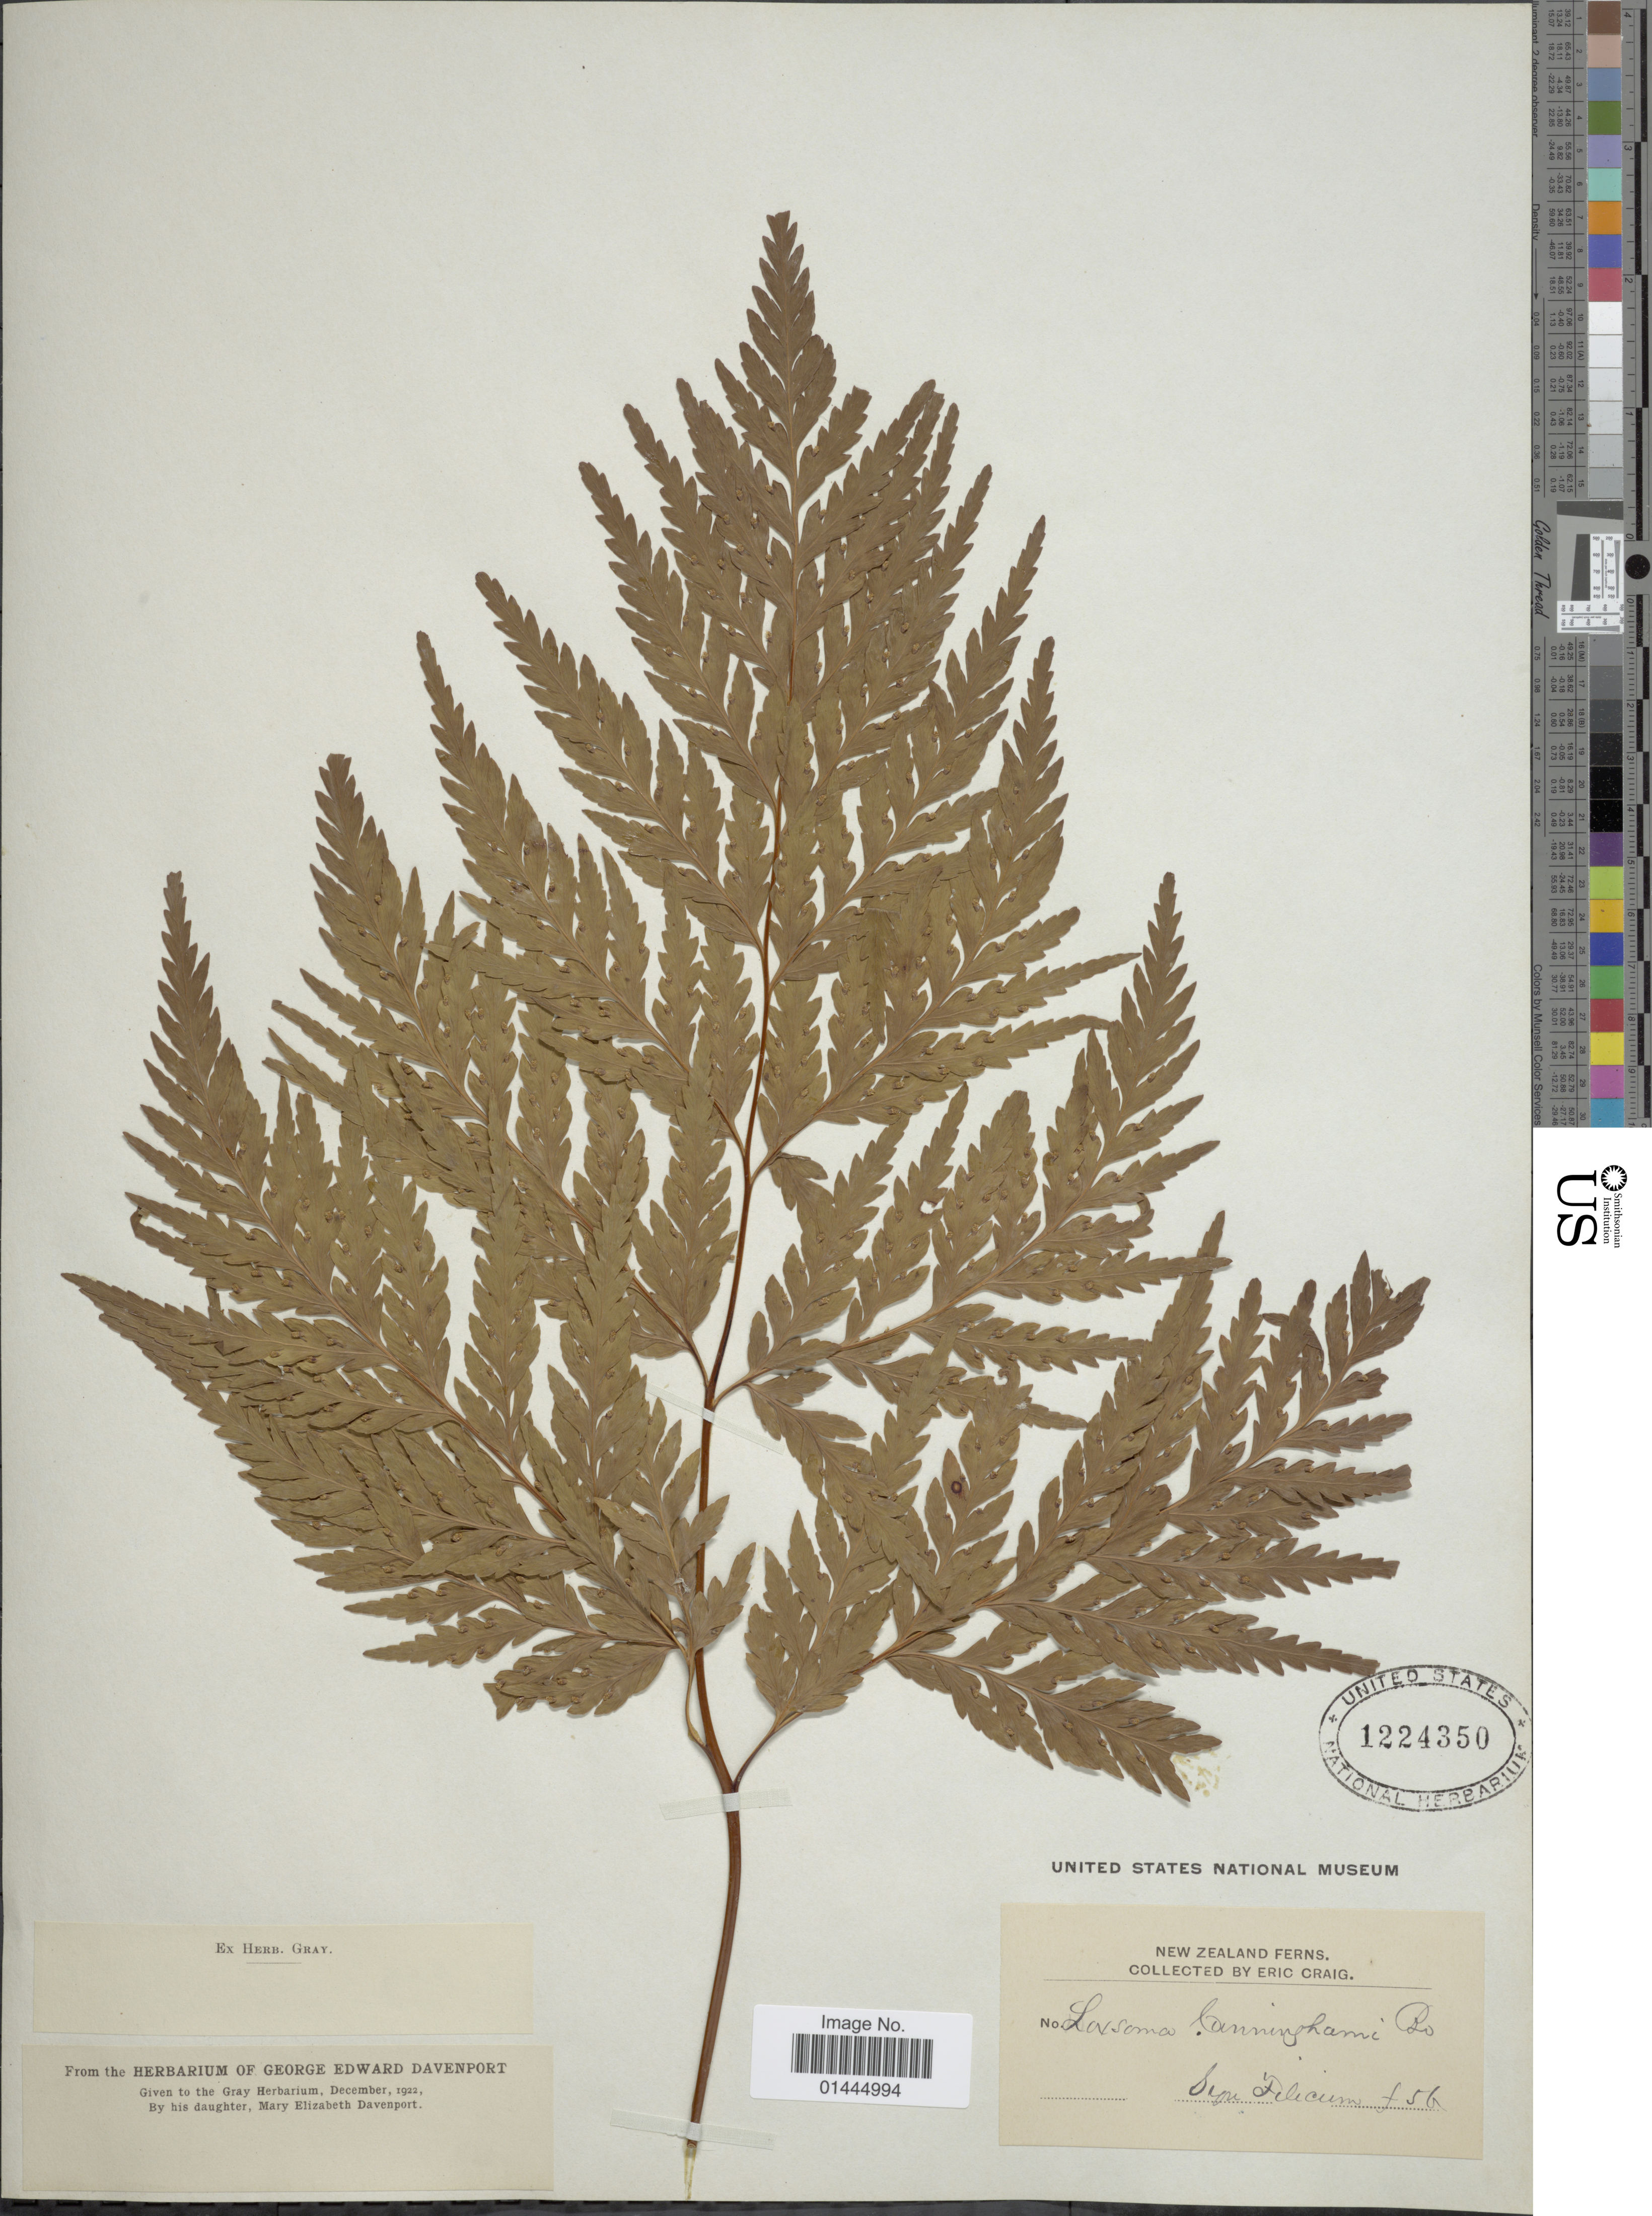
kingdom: Plantae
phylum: Tracheophyta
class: Polypodiopsida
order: Cyatheales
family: Loxsomataceae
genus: Loxsoma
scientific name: Loxsoma cunninghamii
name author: R. Br.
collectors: E. Craig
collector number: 17*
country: New Zealand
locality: Syn. Filicium F5b. [interpreted]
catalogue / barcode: US 1224350